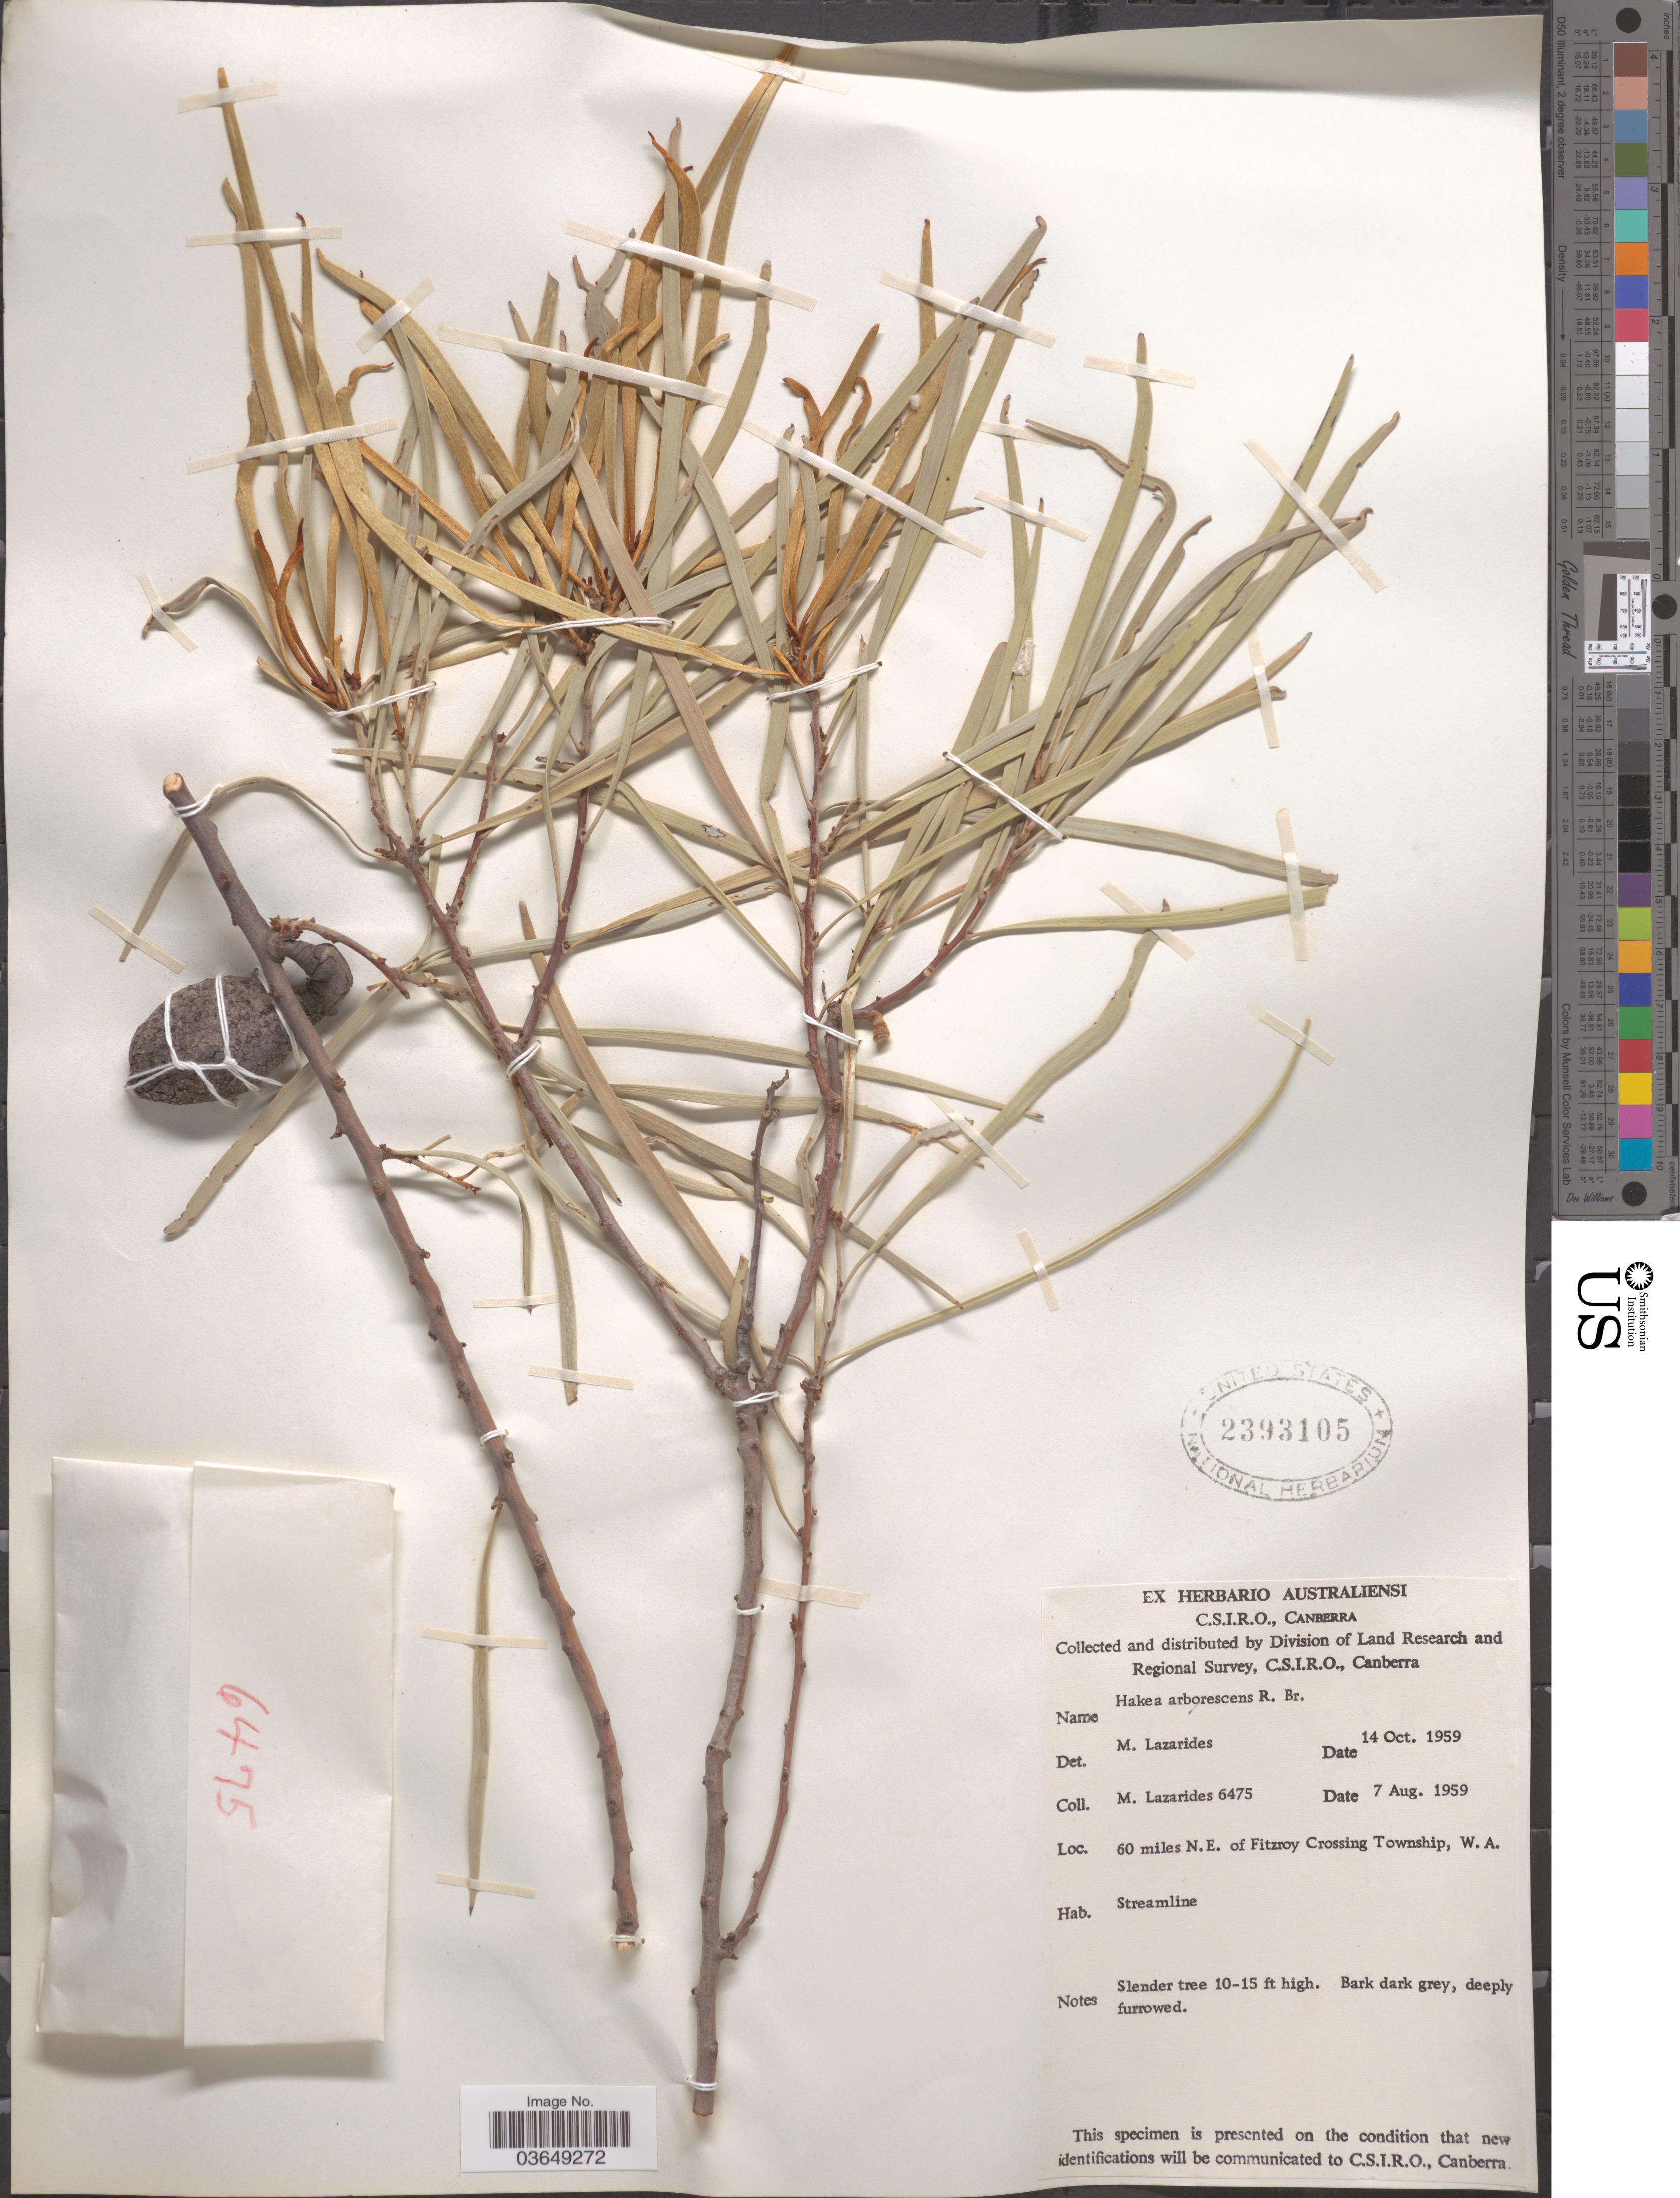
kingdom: Plantae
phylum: Tracheophyta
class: Magnoliopsida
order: Proteales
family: Proteaceae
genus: Hakea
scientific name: Hakea arborescens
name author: R. Br.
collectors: M. Lazarides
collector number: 6475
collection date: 1959-08-07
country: Australia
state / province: Western Australia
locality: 60 miles N.E. of Fitzroy Crossing Township.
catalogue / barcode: US 2393105